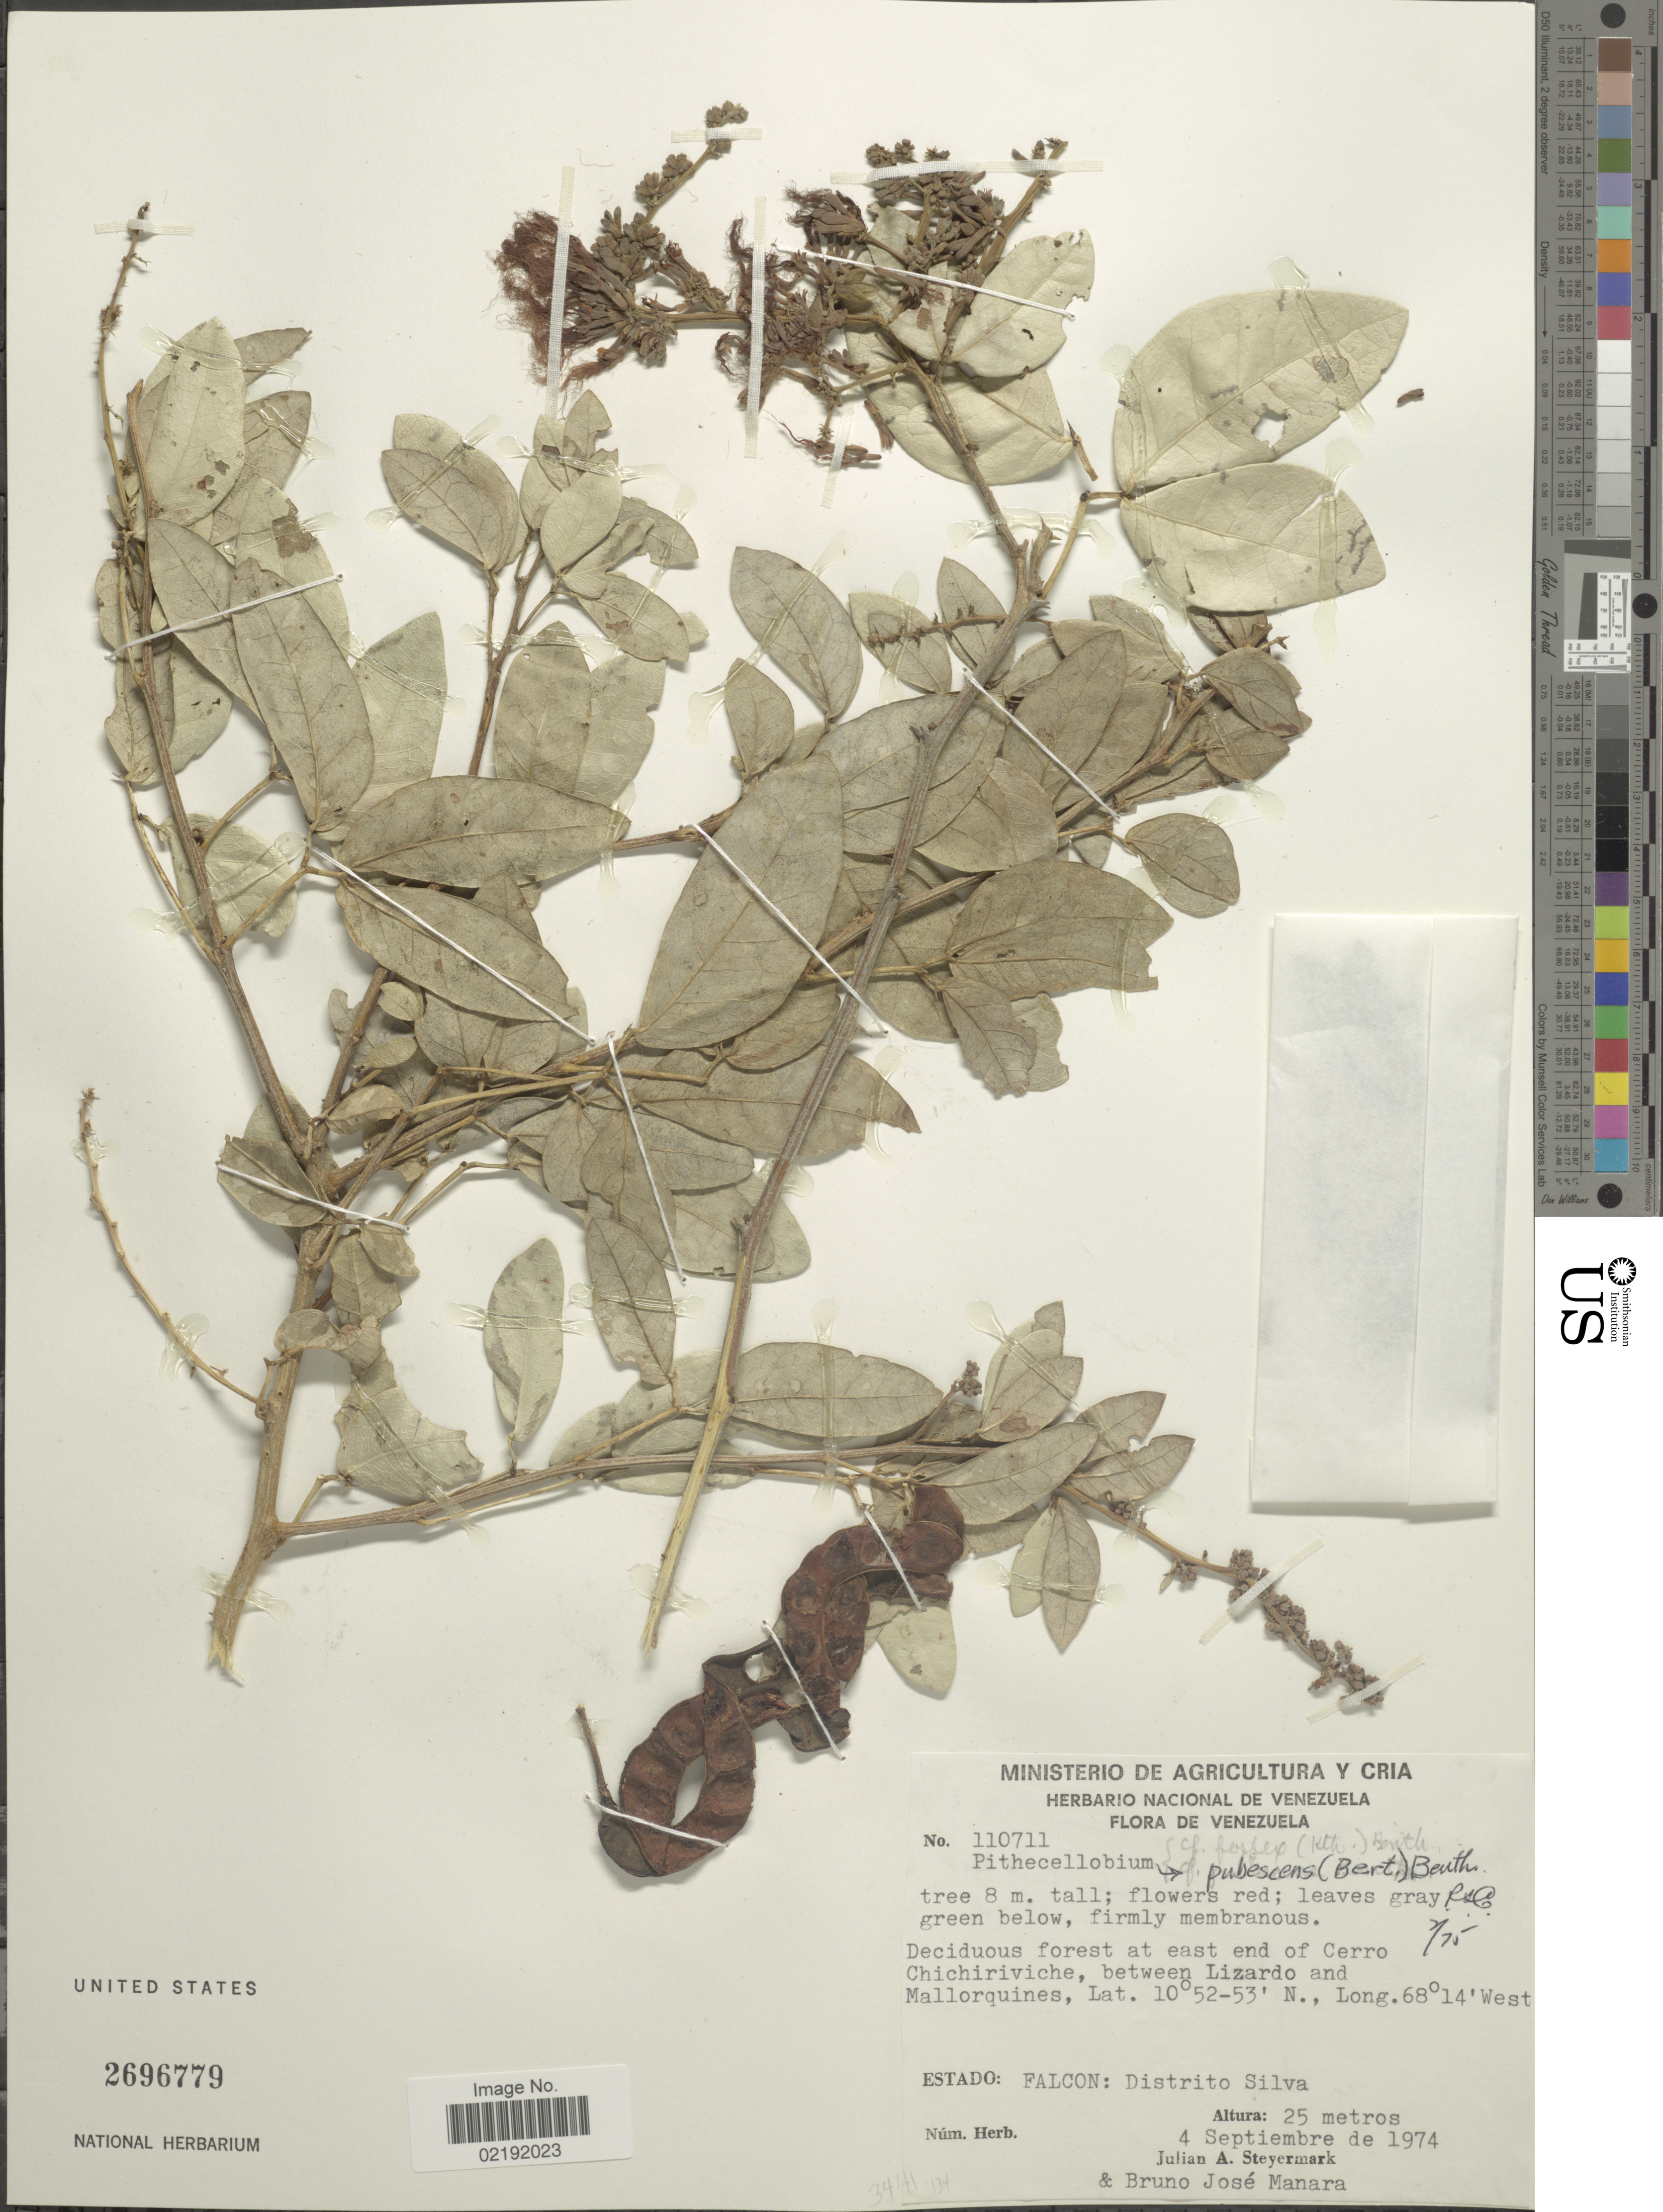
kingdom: Plantae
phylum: Tracheophyta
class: Magnoliopsida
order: Fabales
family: Fabaceae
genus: Pithecellobium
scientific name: Pithecellobium roseum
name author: (Vahl) Barneby & J.W. Grimes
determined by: U.S. National Herbarium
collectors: J. Steyermark & B. Manara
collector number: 110711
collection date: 1974-09-04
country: Venezuela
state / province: Falcón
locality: Deciduous forest at east end of Cerro Chichiriviche, between Lizardo and Mallorquines. Estado: Falcon: Distrito Silva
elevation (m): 25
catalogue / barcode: US 2696779